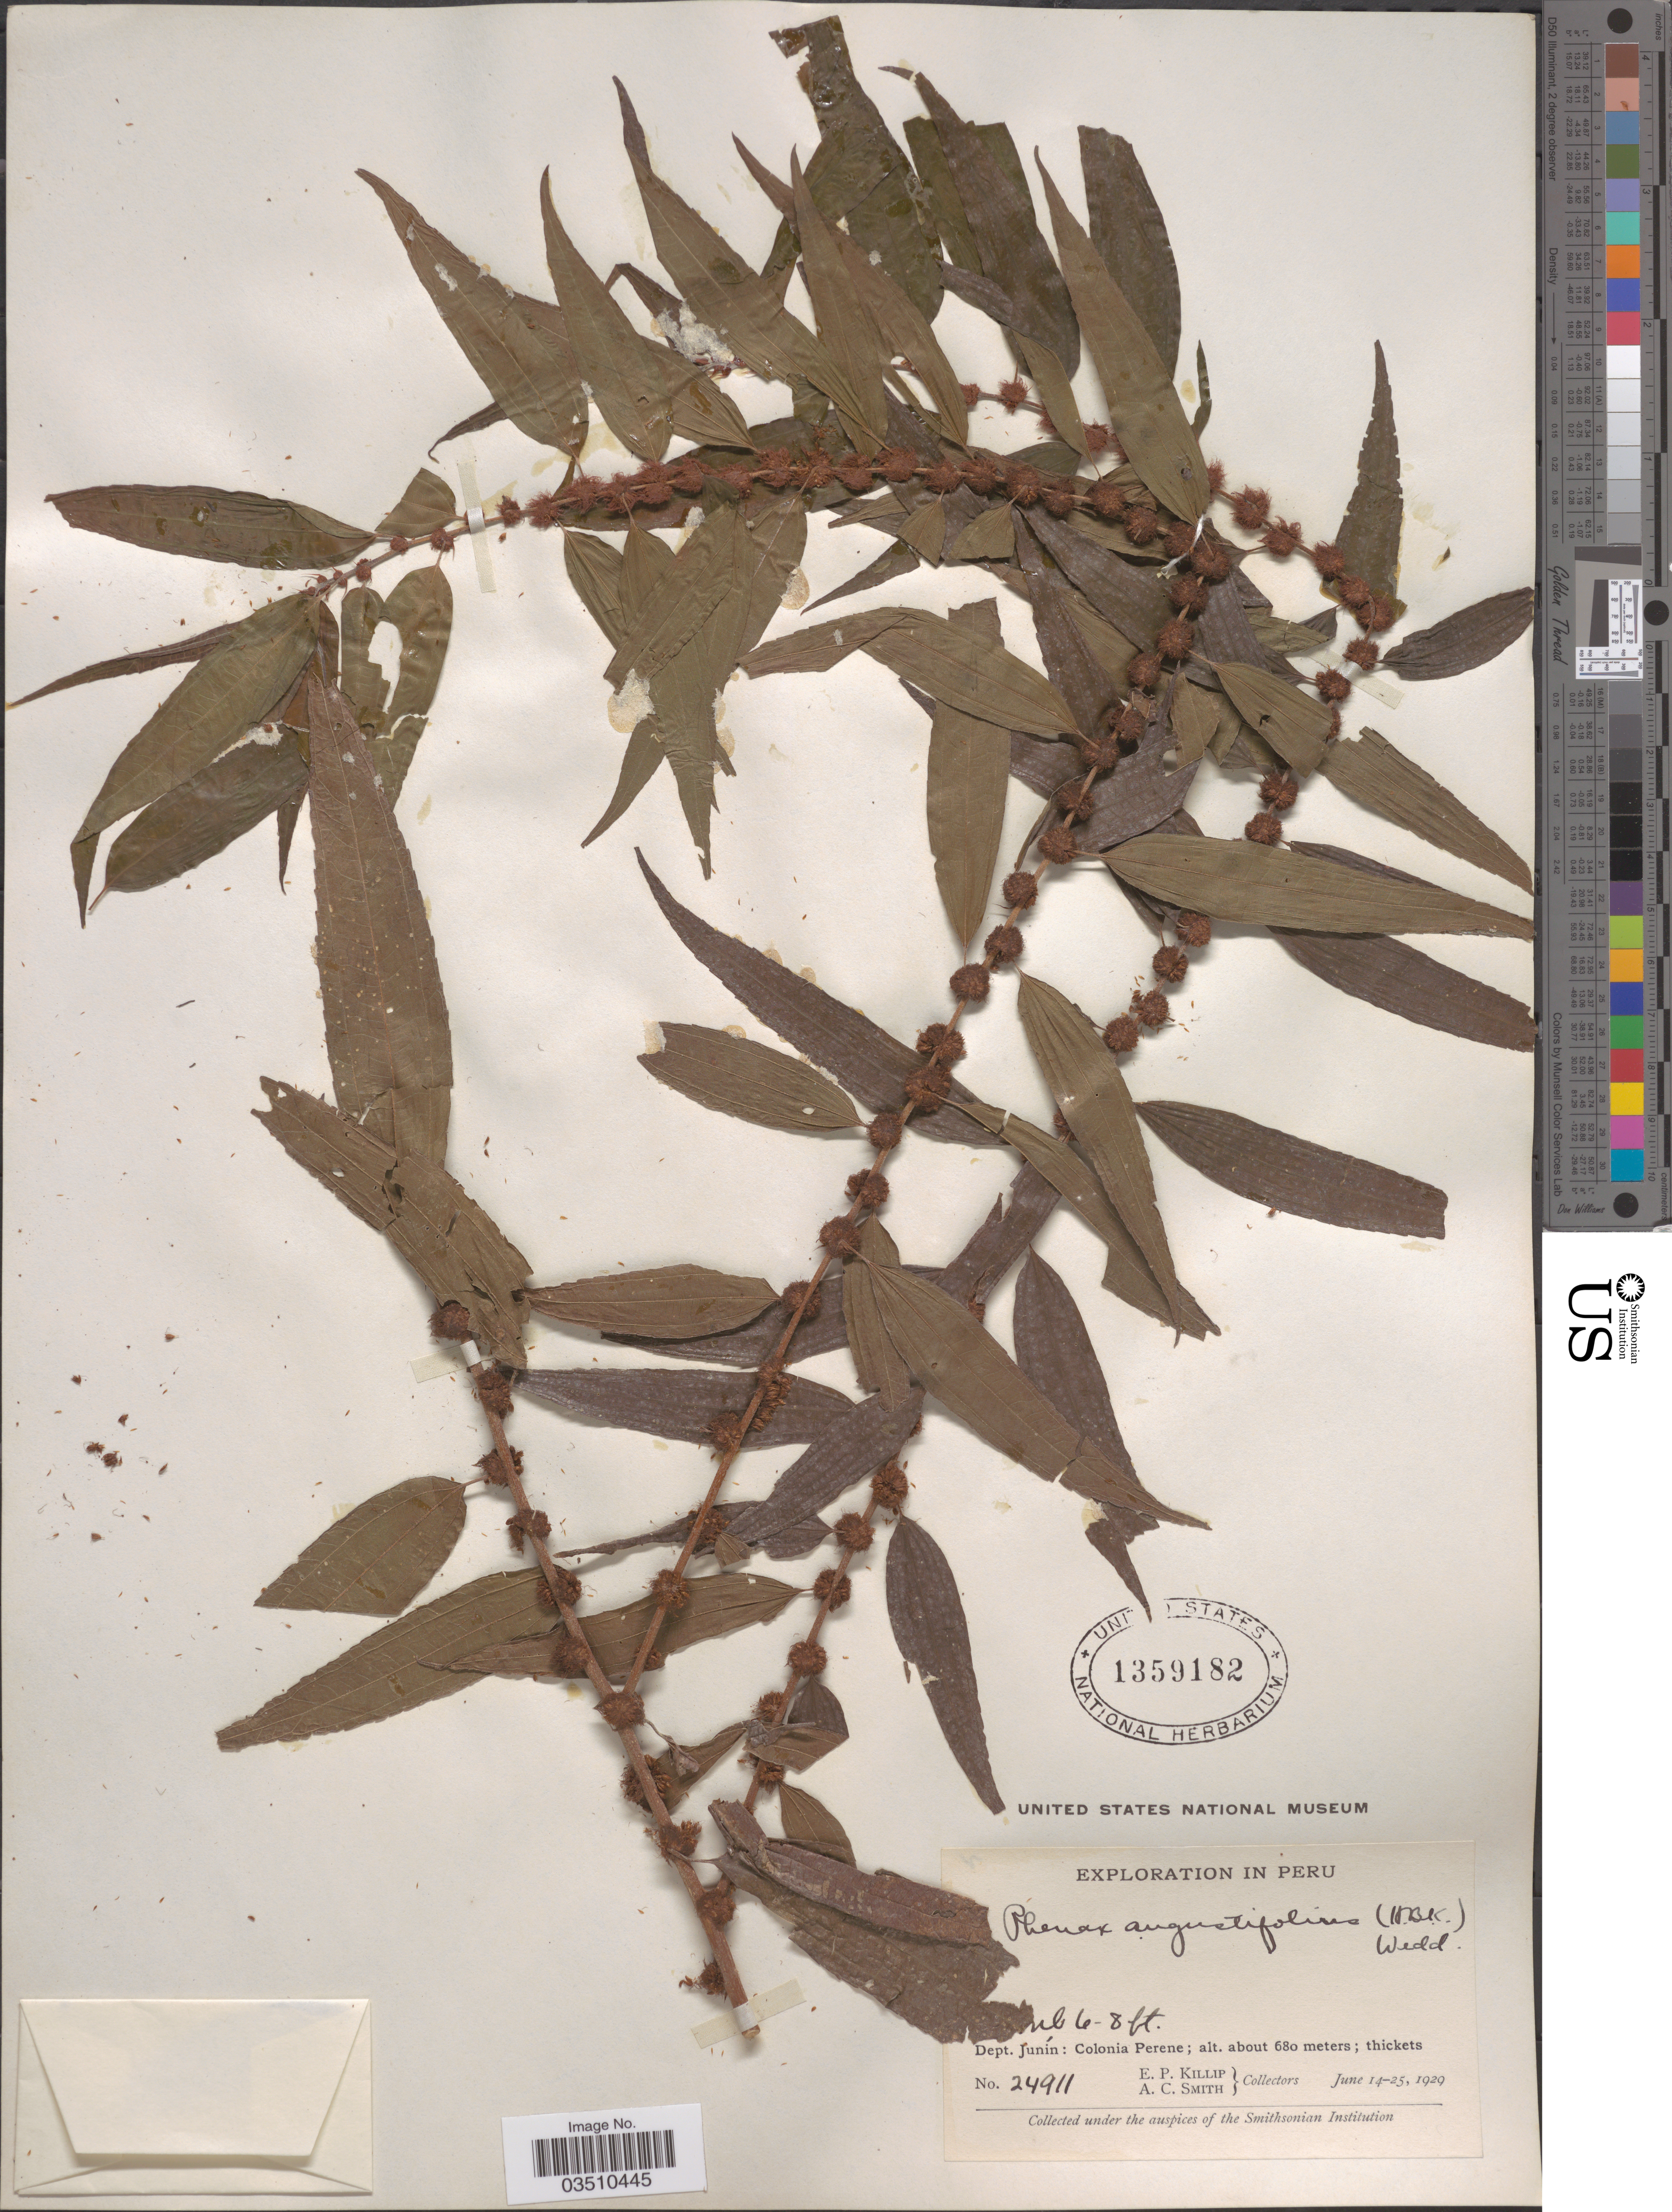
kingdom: Plantae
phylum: Tracheophyta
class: Magnoliopsida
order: Rosales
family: Urticaceae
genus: Phenax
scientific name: Phenax angustifolius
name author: (Kunth) Wedd.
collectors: E. P. Killip & A. C. Smith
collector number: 24911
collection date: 1929-06-14/1929-06-25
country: Peru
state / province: Junín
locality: Dept. Junín: Colonia Perene.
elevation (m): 680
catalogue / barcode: US 1359182